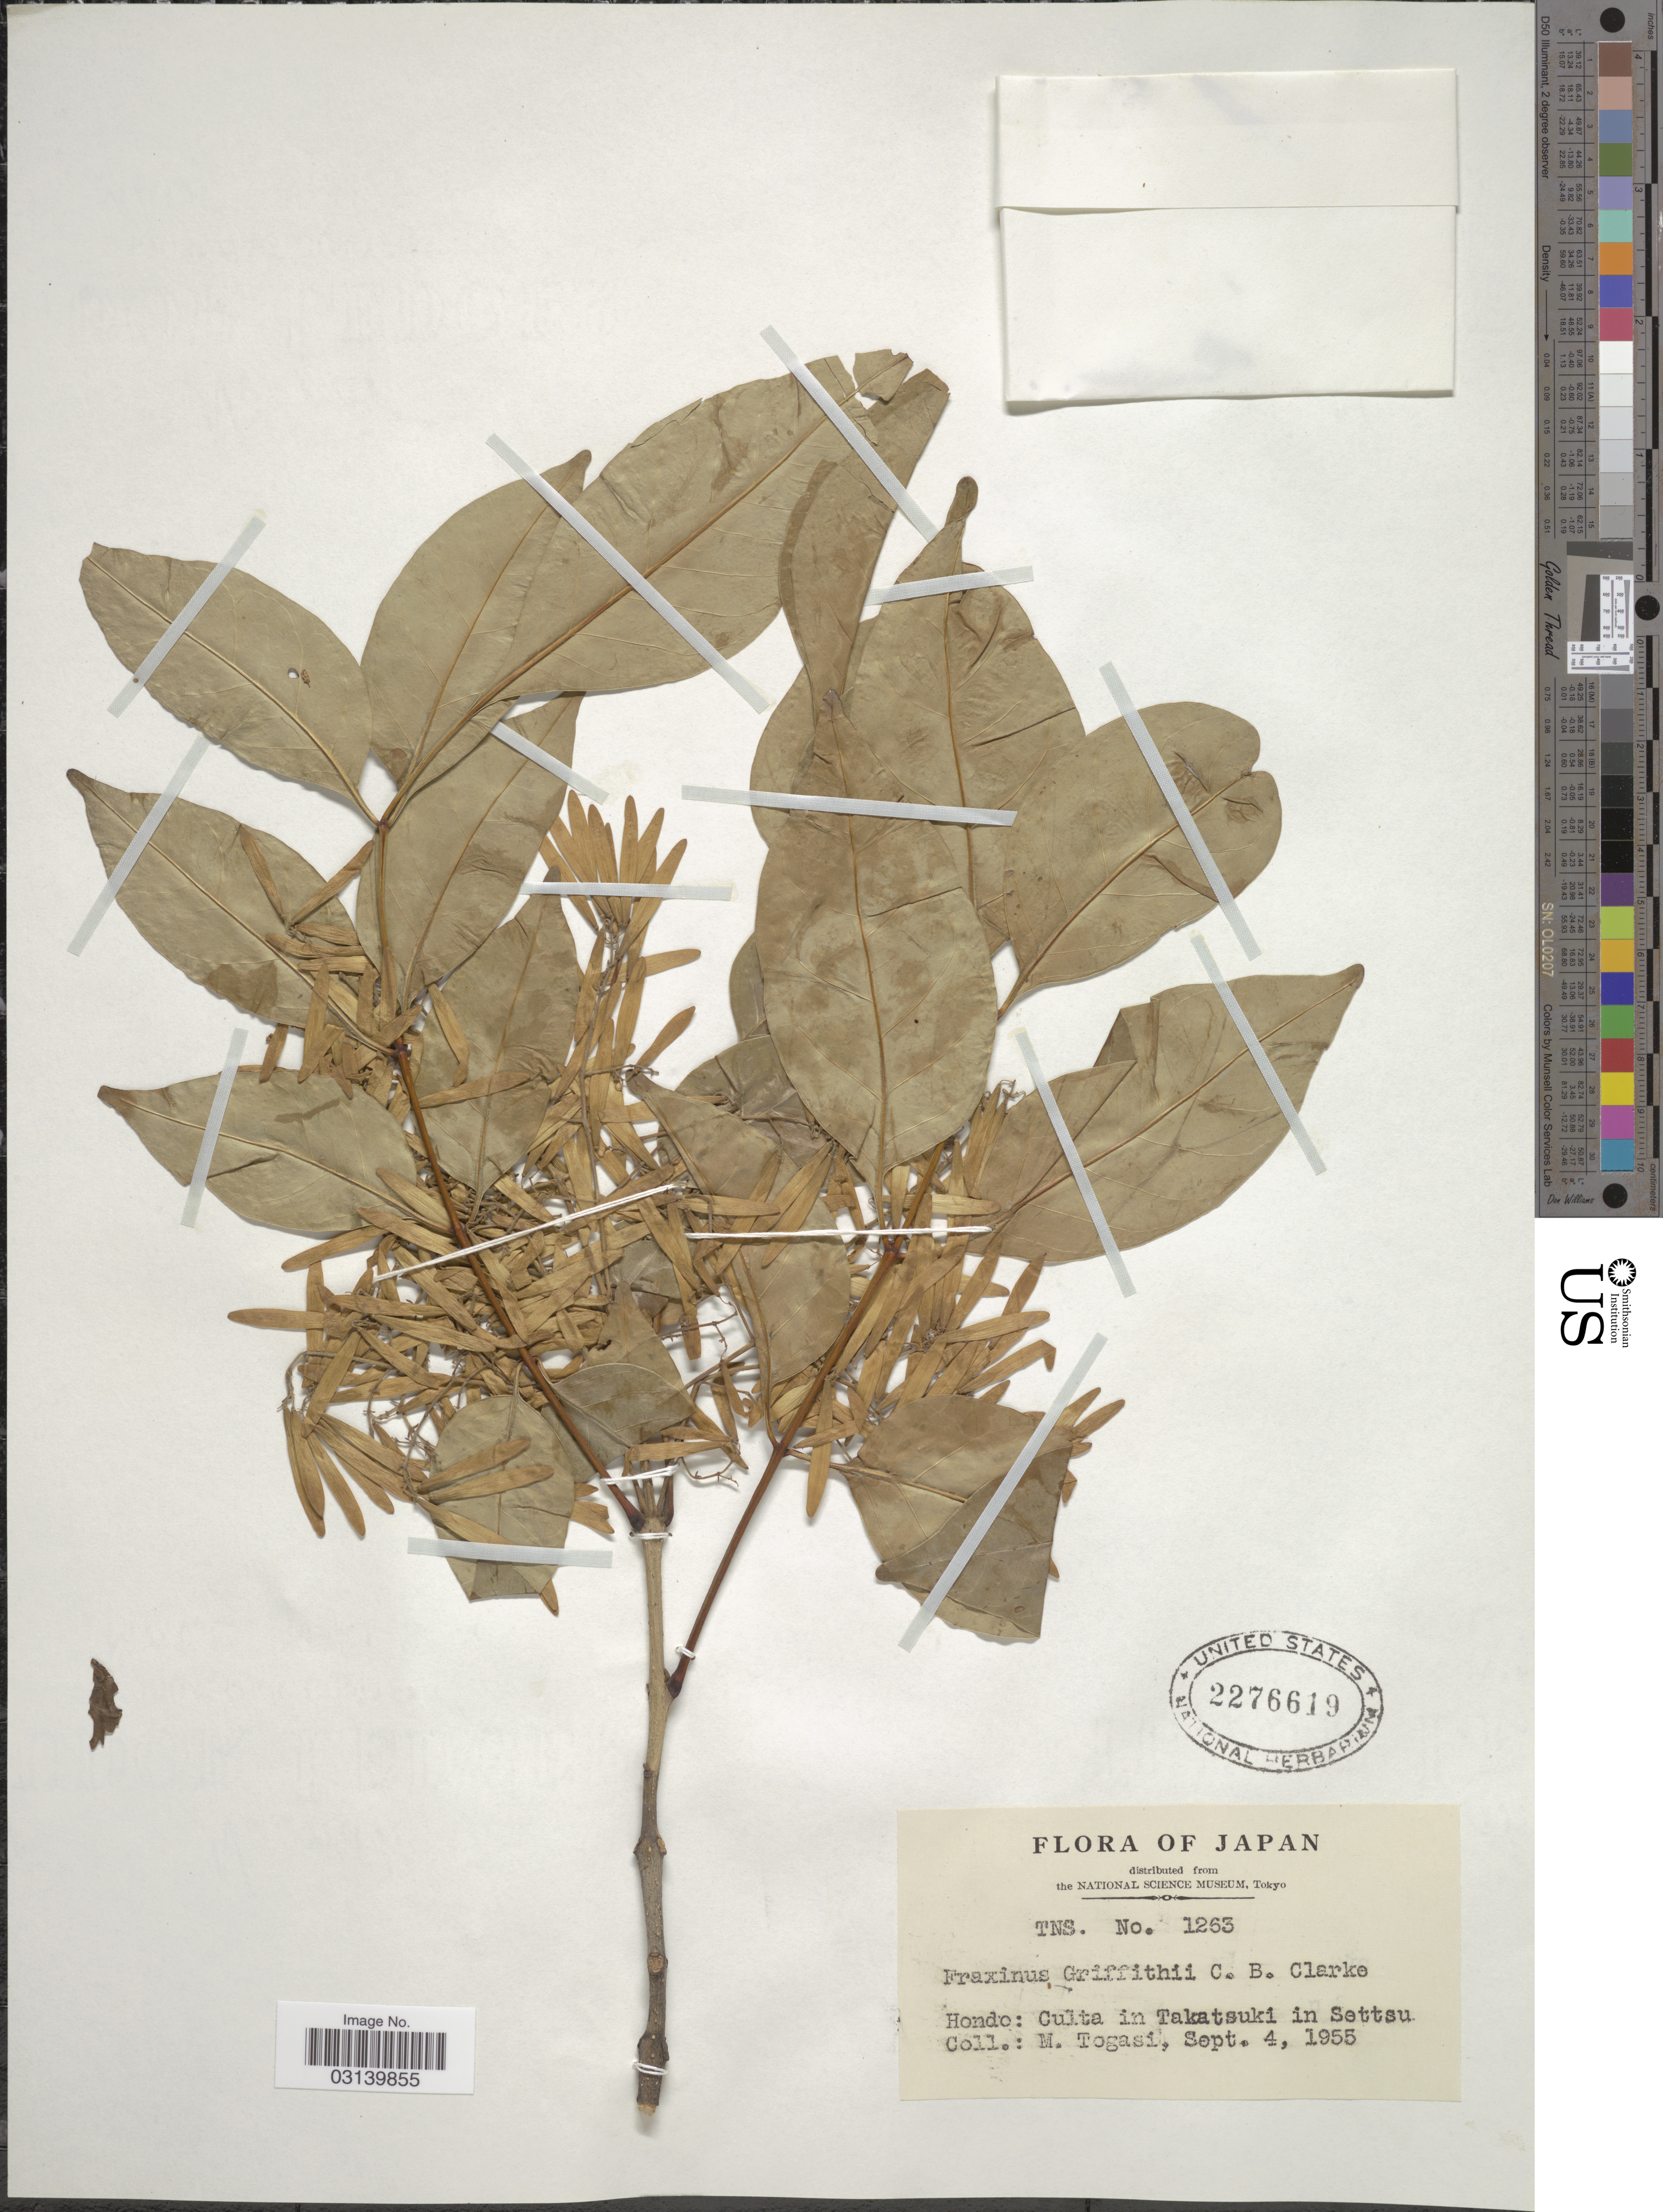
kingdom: Plantae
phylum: Tracheophyta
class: Magnoliopsida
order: Lamiales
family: Oleaceae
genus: Fraxinus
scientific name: Fraxinus griffithii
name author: C.B. Clarke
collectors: M. Togasi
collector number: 1263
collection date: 1955-09-04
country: Japan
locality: Hondo: Culta in Takatsuki in Settsu.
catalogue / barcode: US 2276619